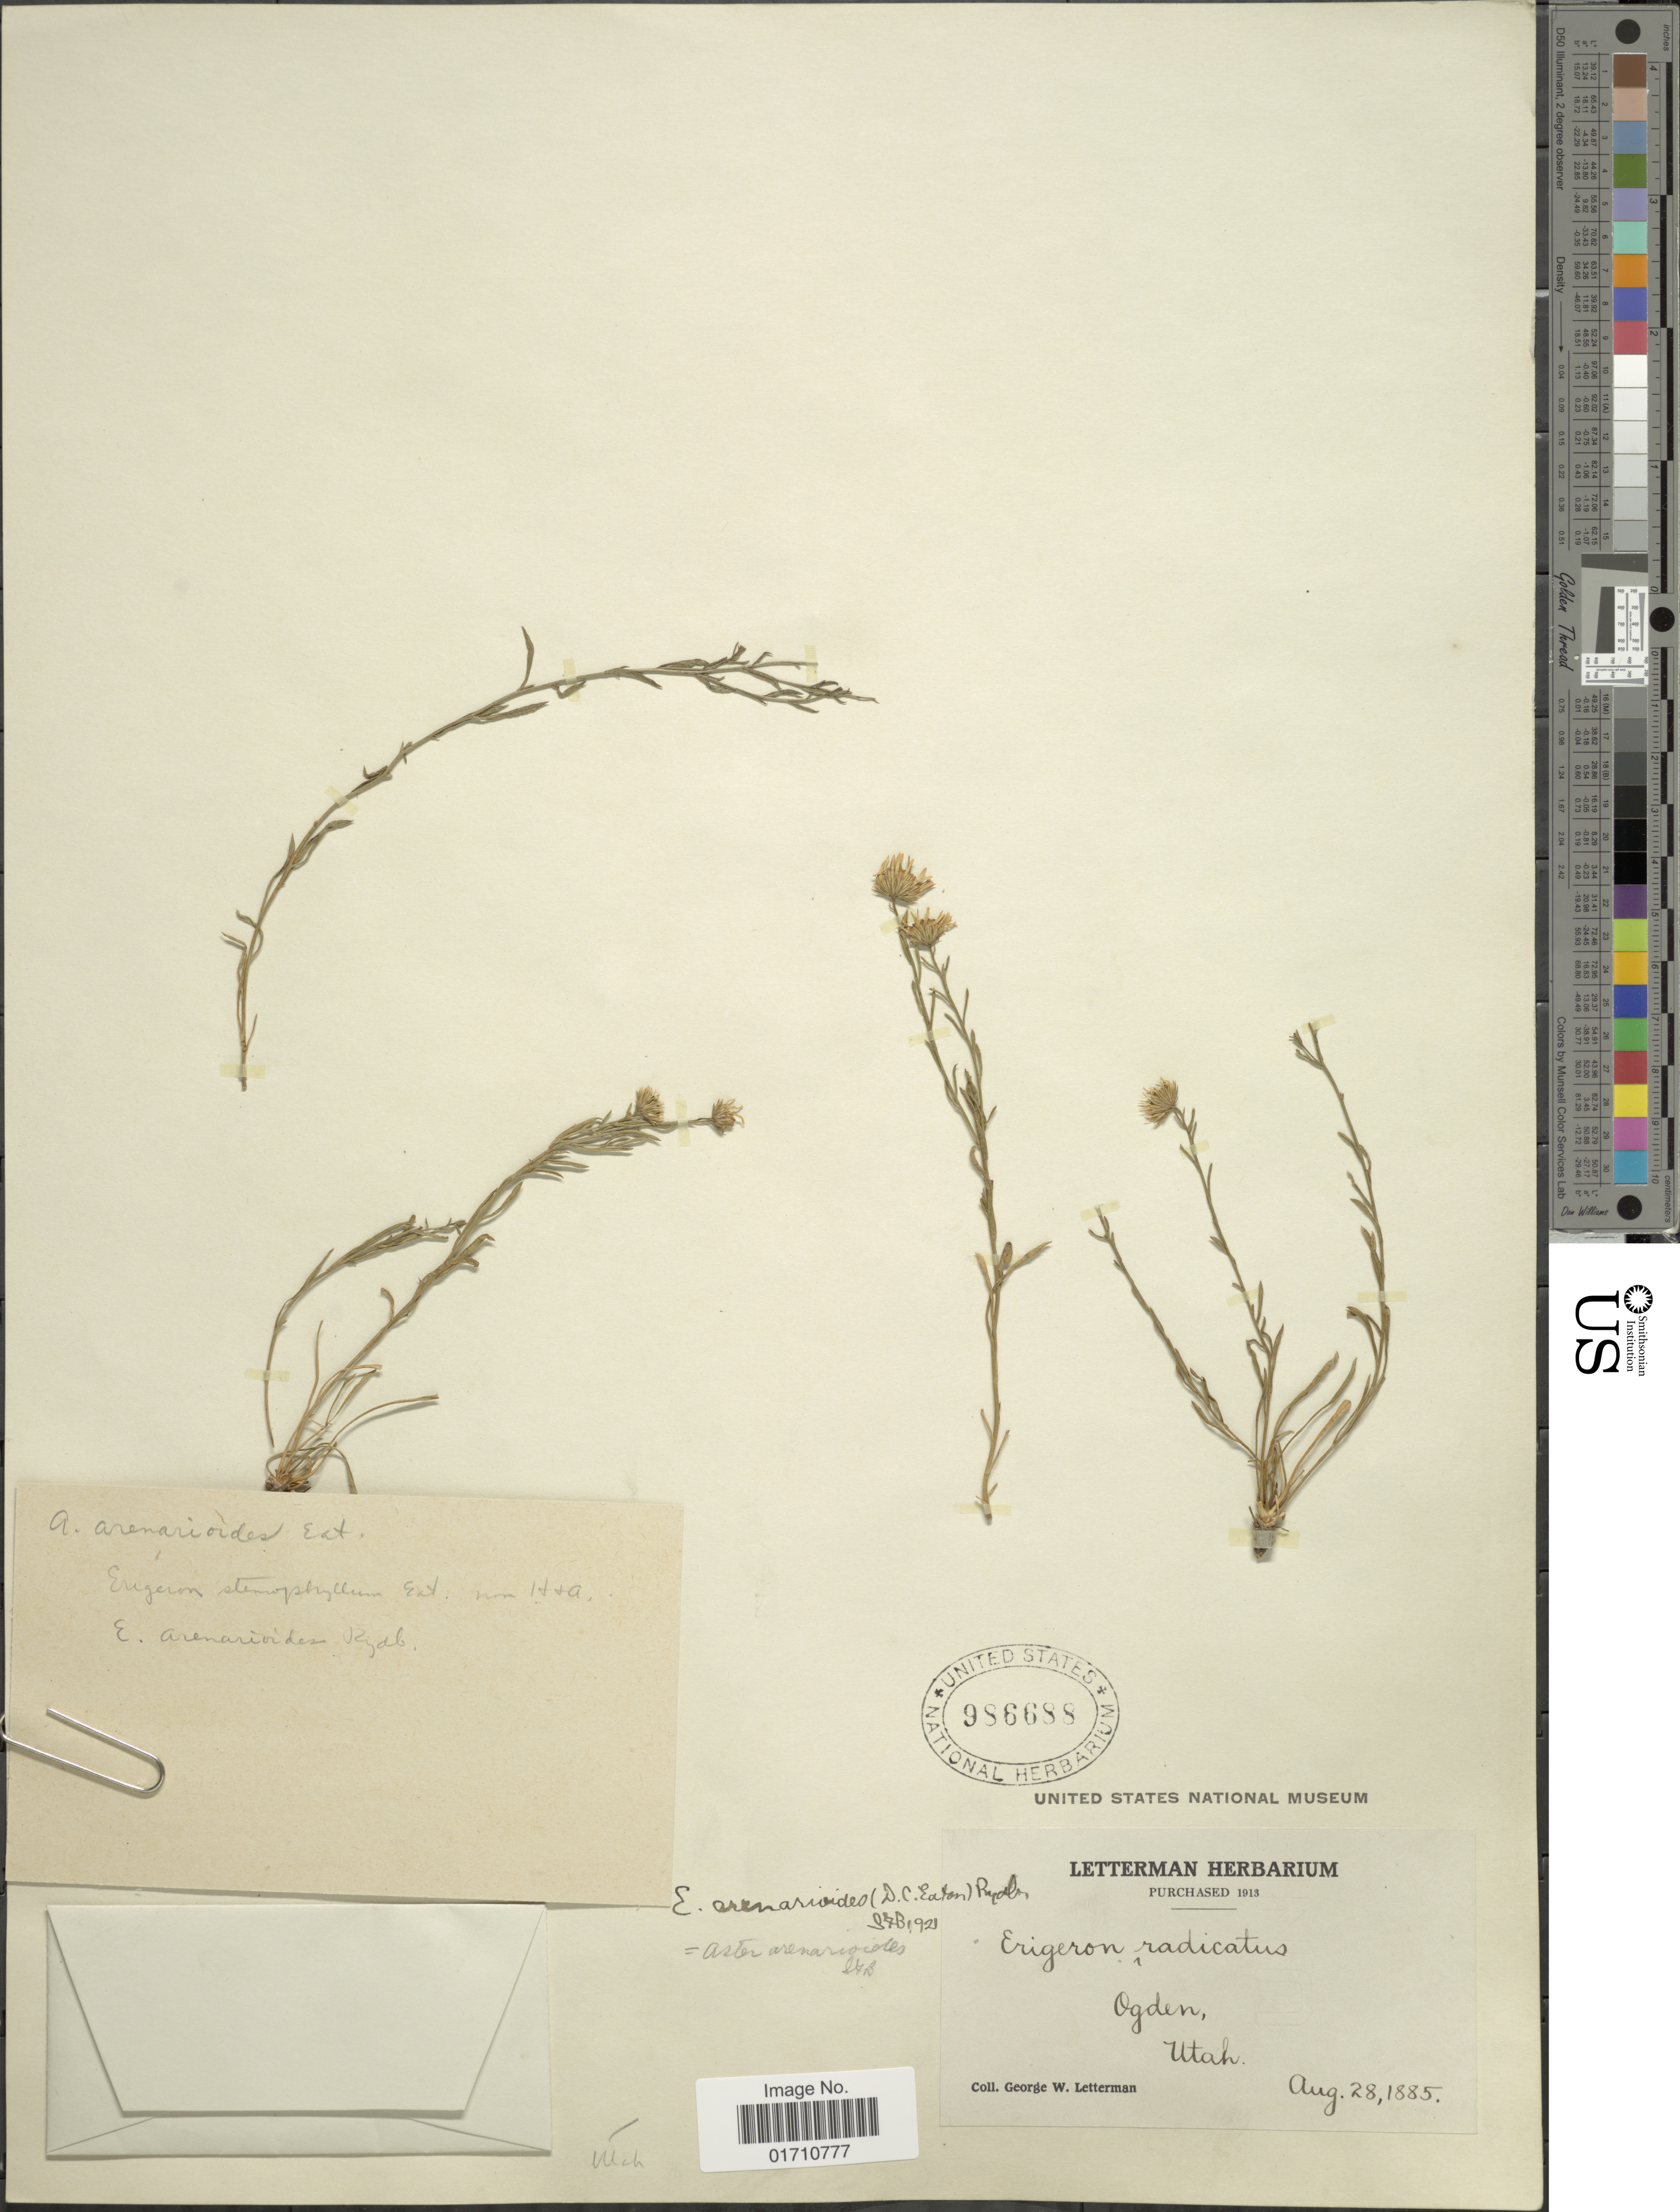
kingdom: Plantae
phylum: Tracheophyta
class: Magnoliopsida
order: Asterales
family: Asteraceae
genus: Erigeron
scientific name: Erigeron arenarioides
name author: (D.C. Eaton) Rydb.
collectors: G. W. Letterman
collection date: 1885-08-28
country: United States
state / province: Utah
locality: Ogden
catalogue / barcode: US 986688